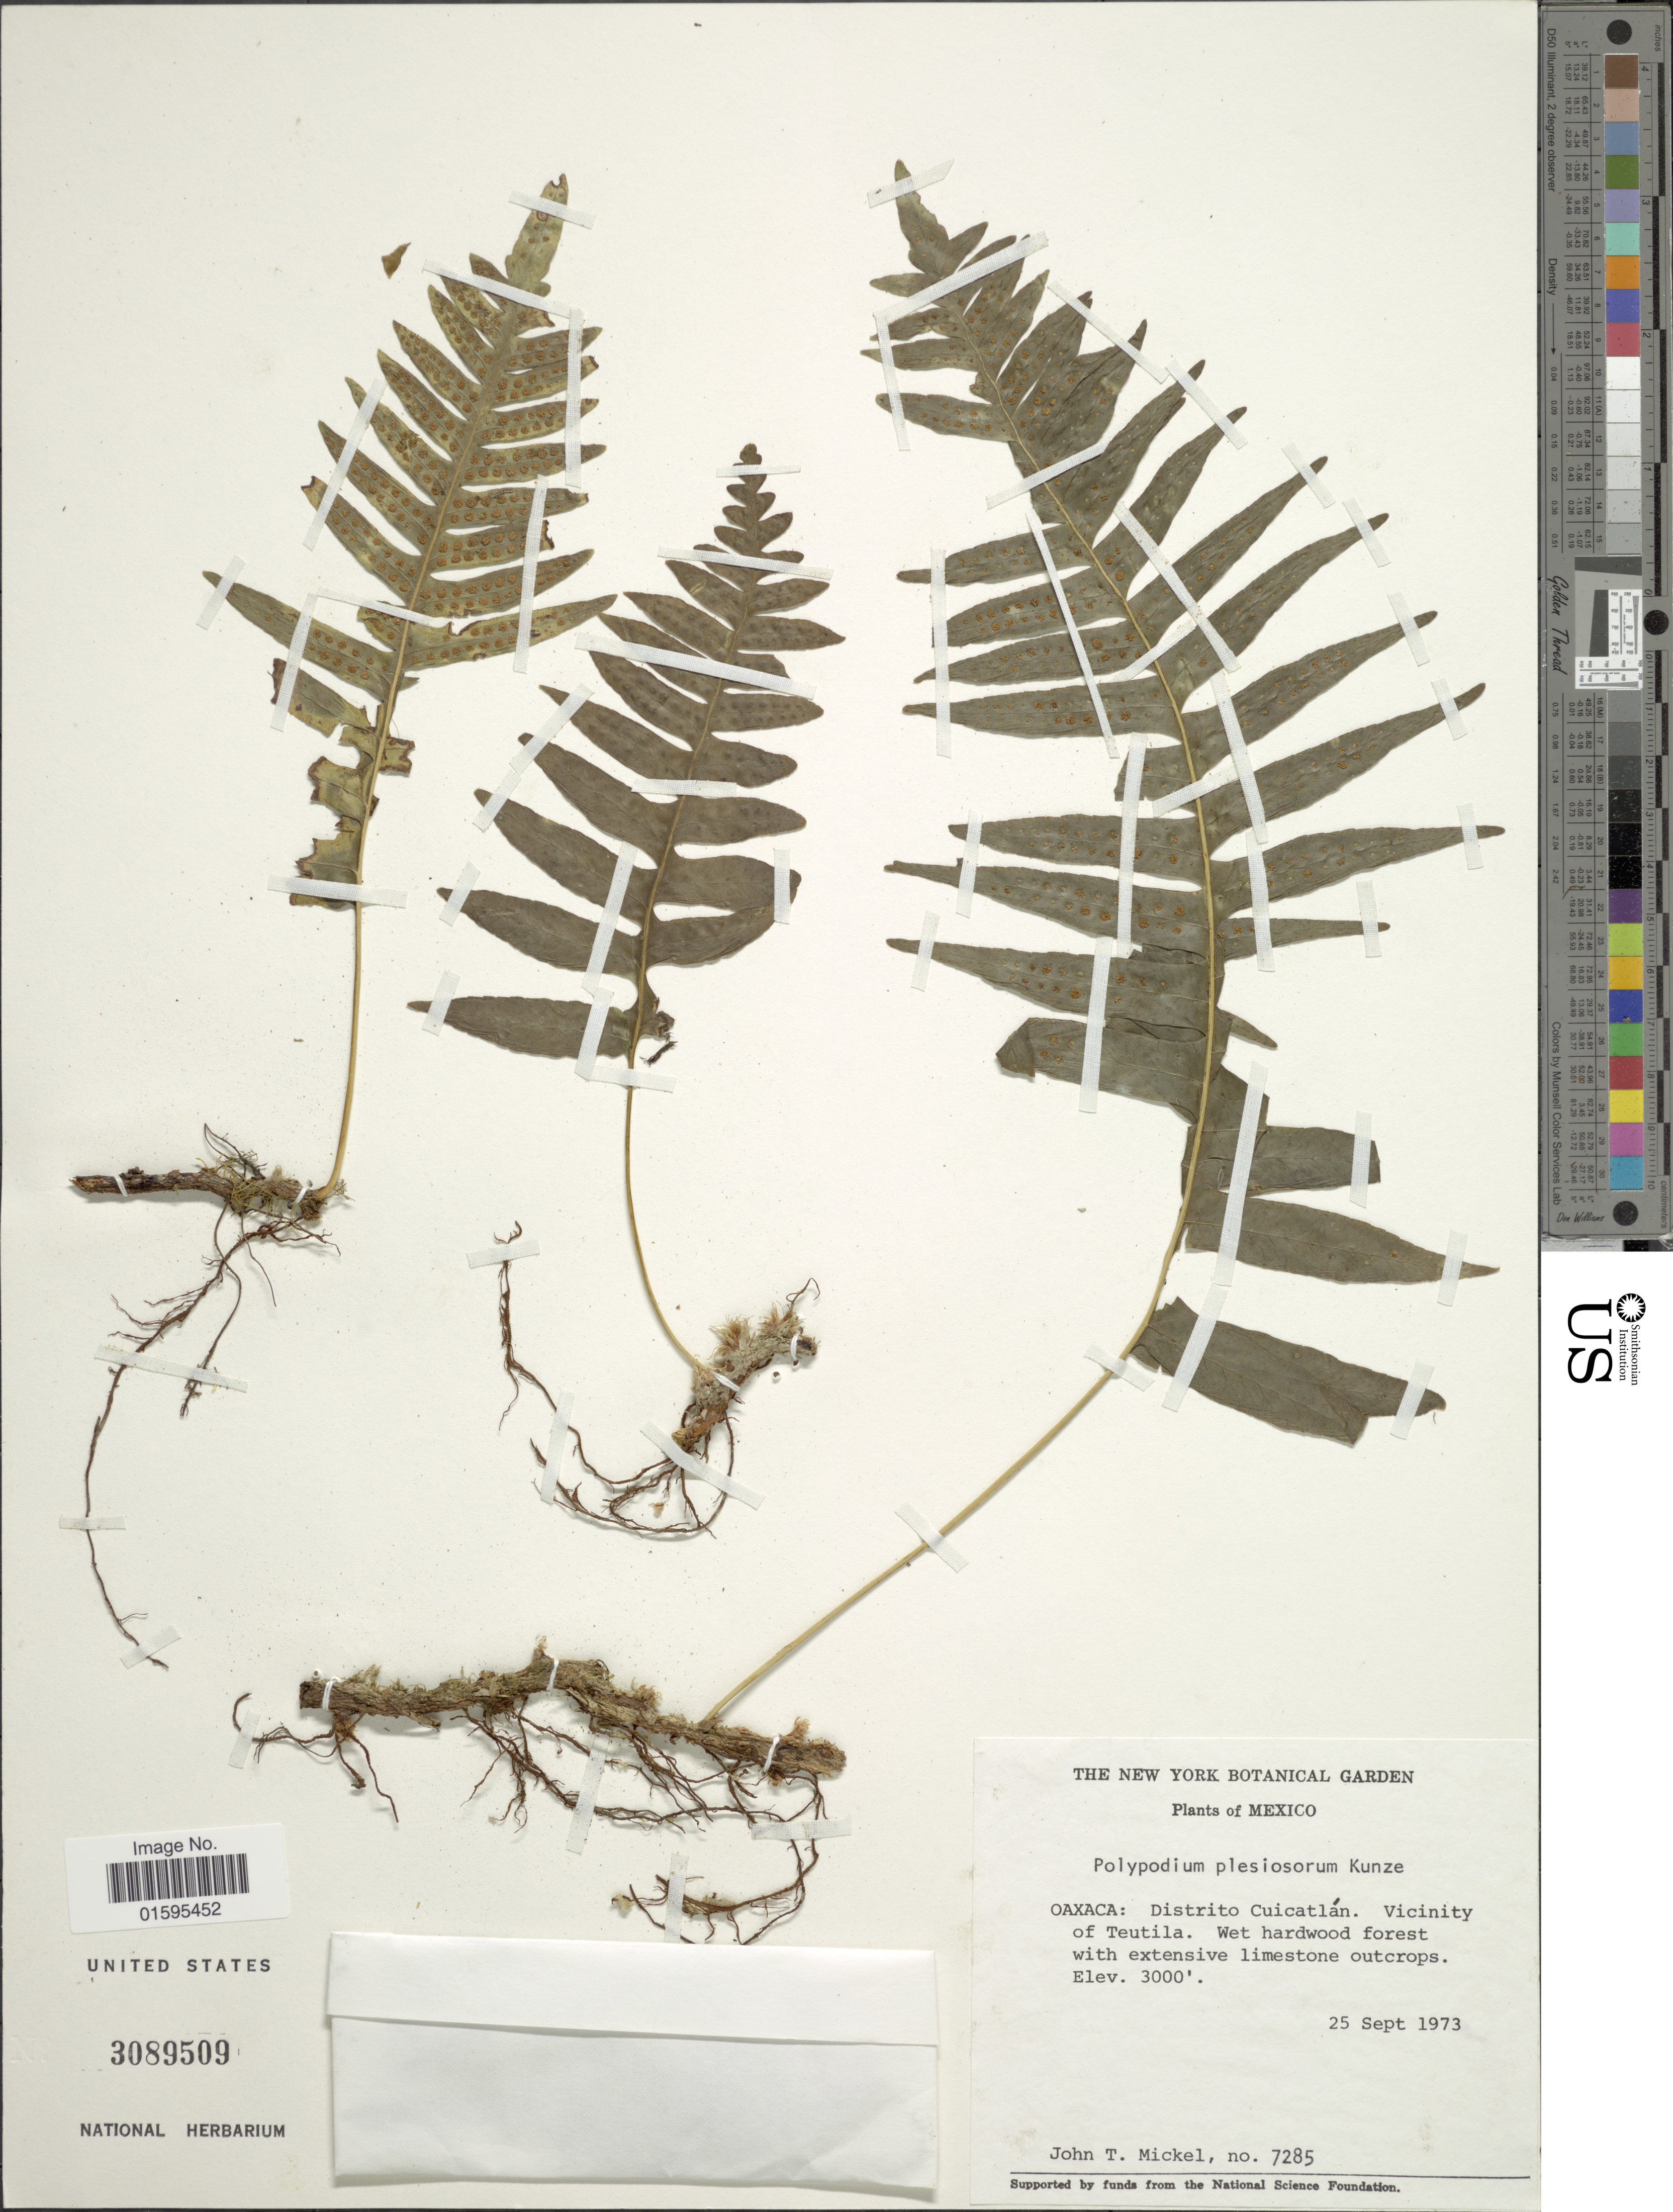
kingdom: Plantae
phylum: Tracheophyta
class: Polypodiopsida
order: Polypodiales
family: Polypodiaceae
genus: Polypodium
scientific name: Polypodium plesiosorum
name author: Kunze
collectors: J. T. Mickel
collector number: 7285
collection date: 1973-09-25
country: Mexico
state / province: Oaxaca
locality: Distrito Cuicatlán. Vicinity of Teutila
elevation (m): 914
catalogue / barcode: US 3089509